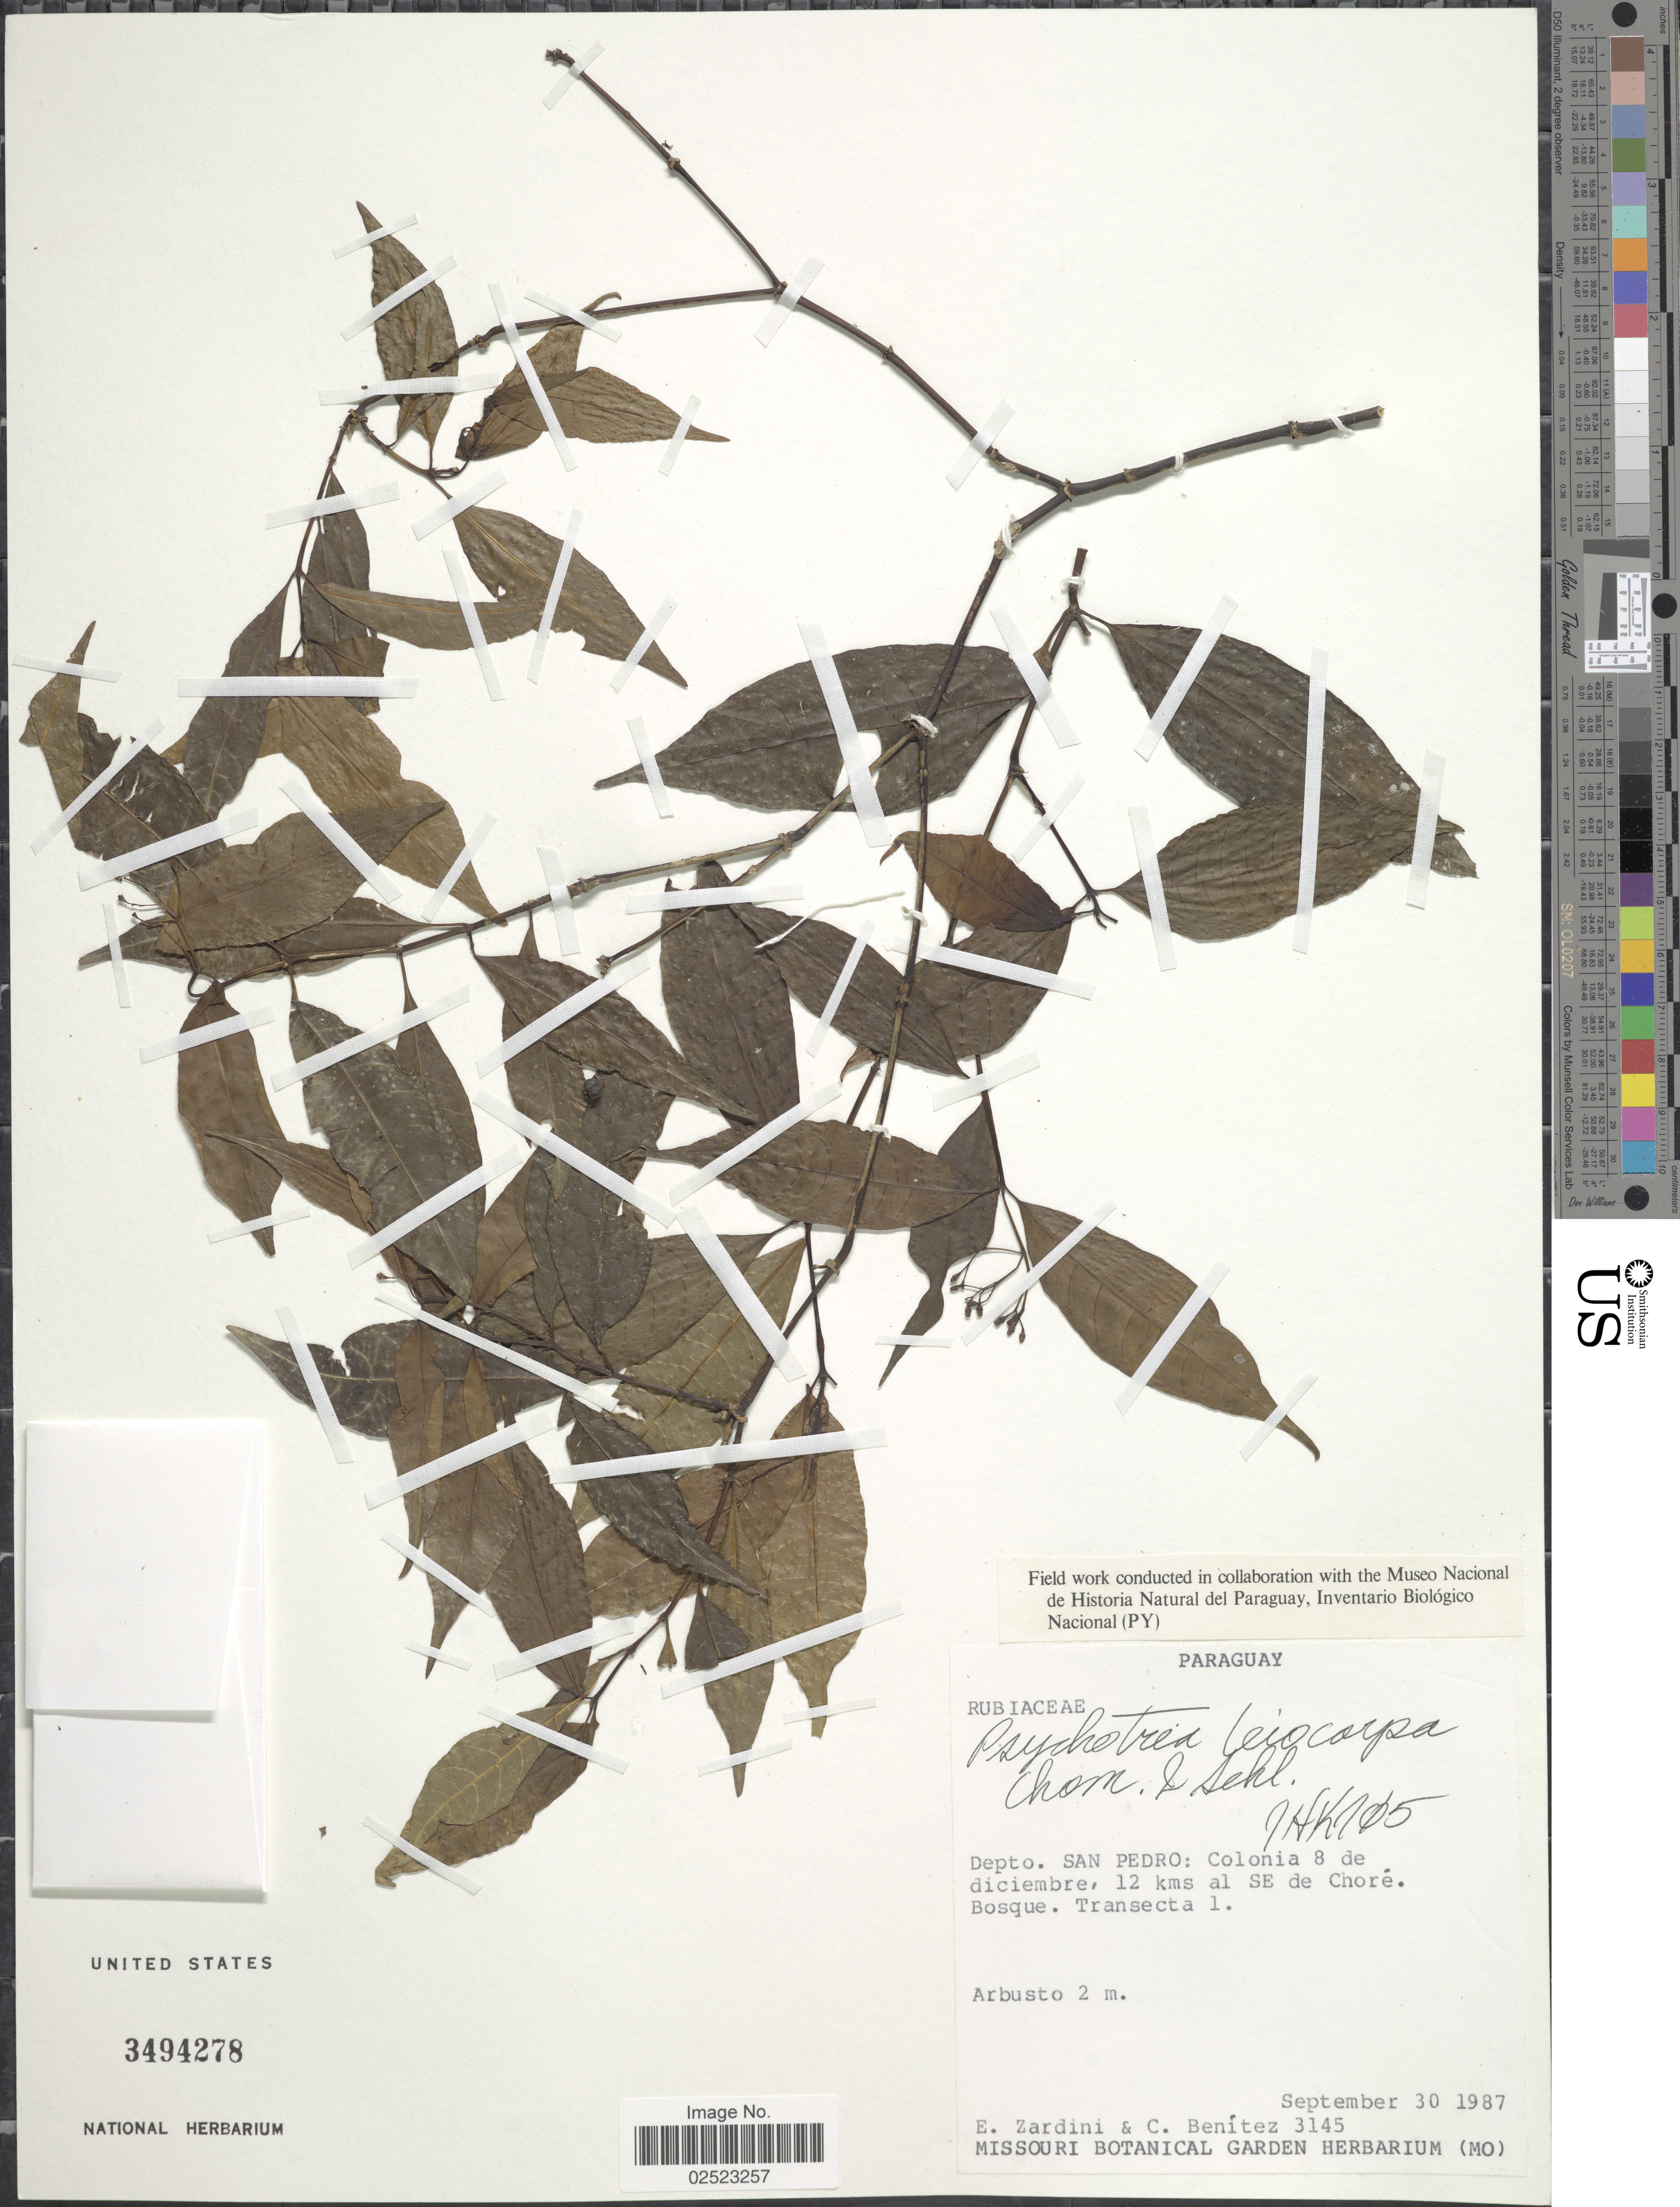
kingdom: Plantae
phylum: Tracheophyta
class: Magnoliopsida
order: Gentianales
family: Rubiaceae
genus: Psychotria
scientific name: Psychotria leiocarpa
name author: Cham. & Schltdl.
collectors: E. M. Zardini & C. E. Benítez de Rojas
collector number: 3145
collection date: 1987-09-30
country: Paraguay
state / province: San Pedro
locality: Depto. San Pedro: Colonia 8 de diciembre, 12 kms al SE de Choré. Bosque. Transecta 1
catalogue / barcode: US 3494278